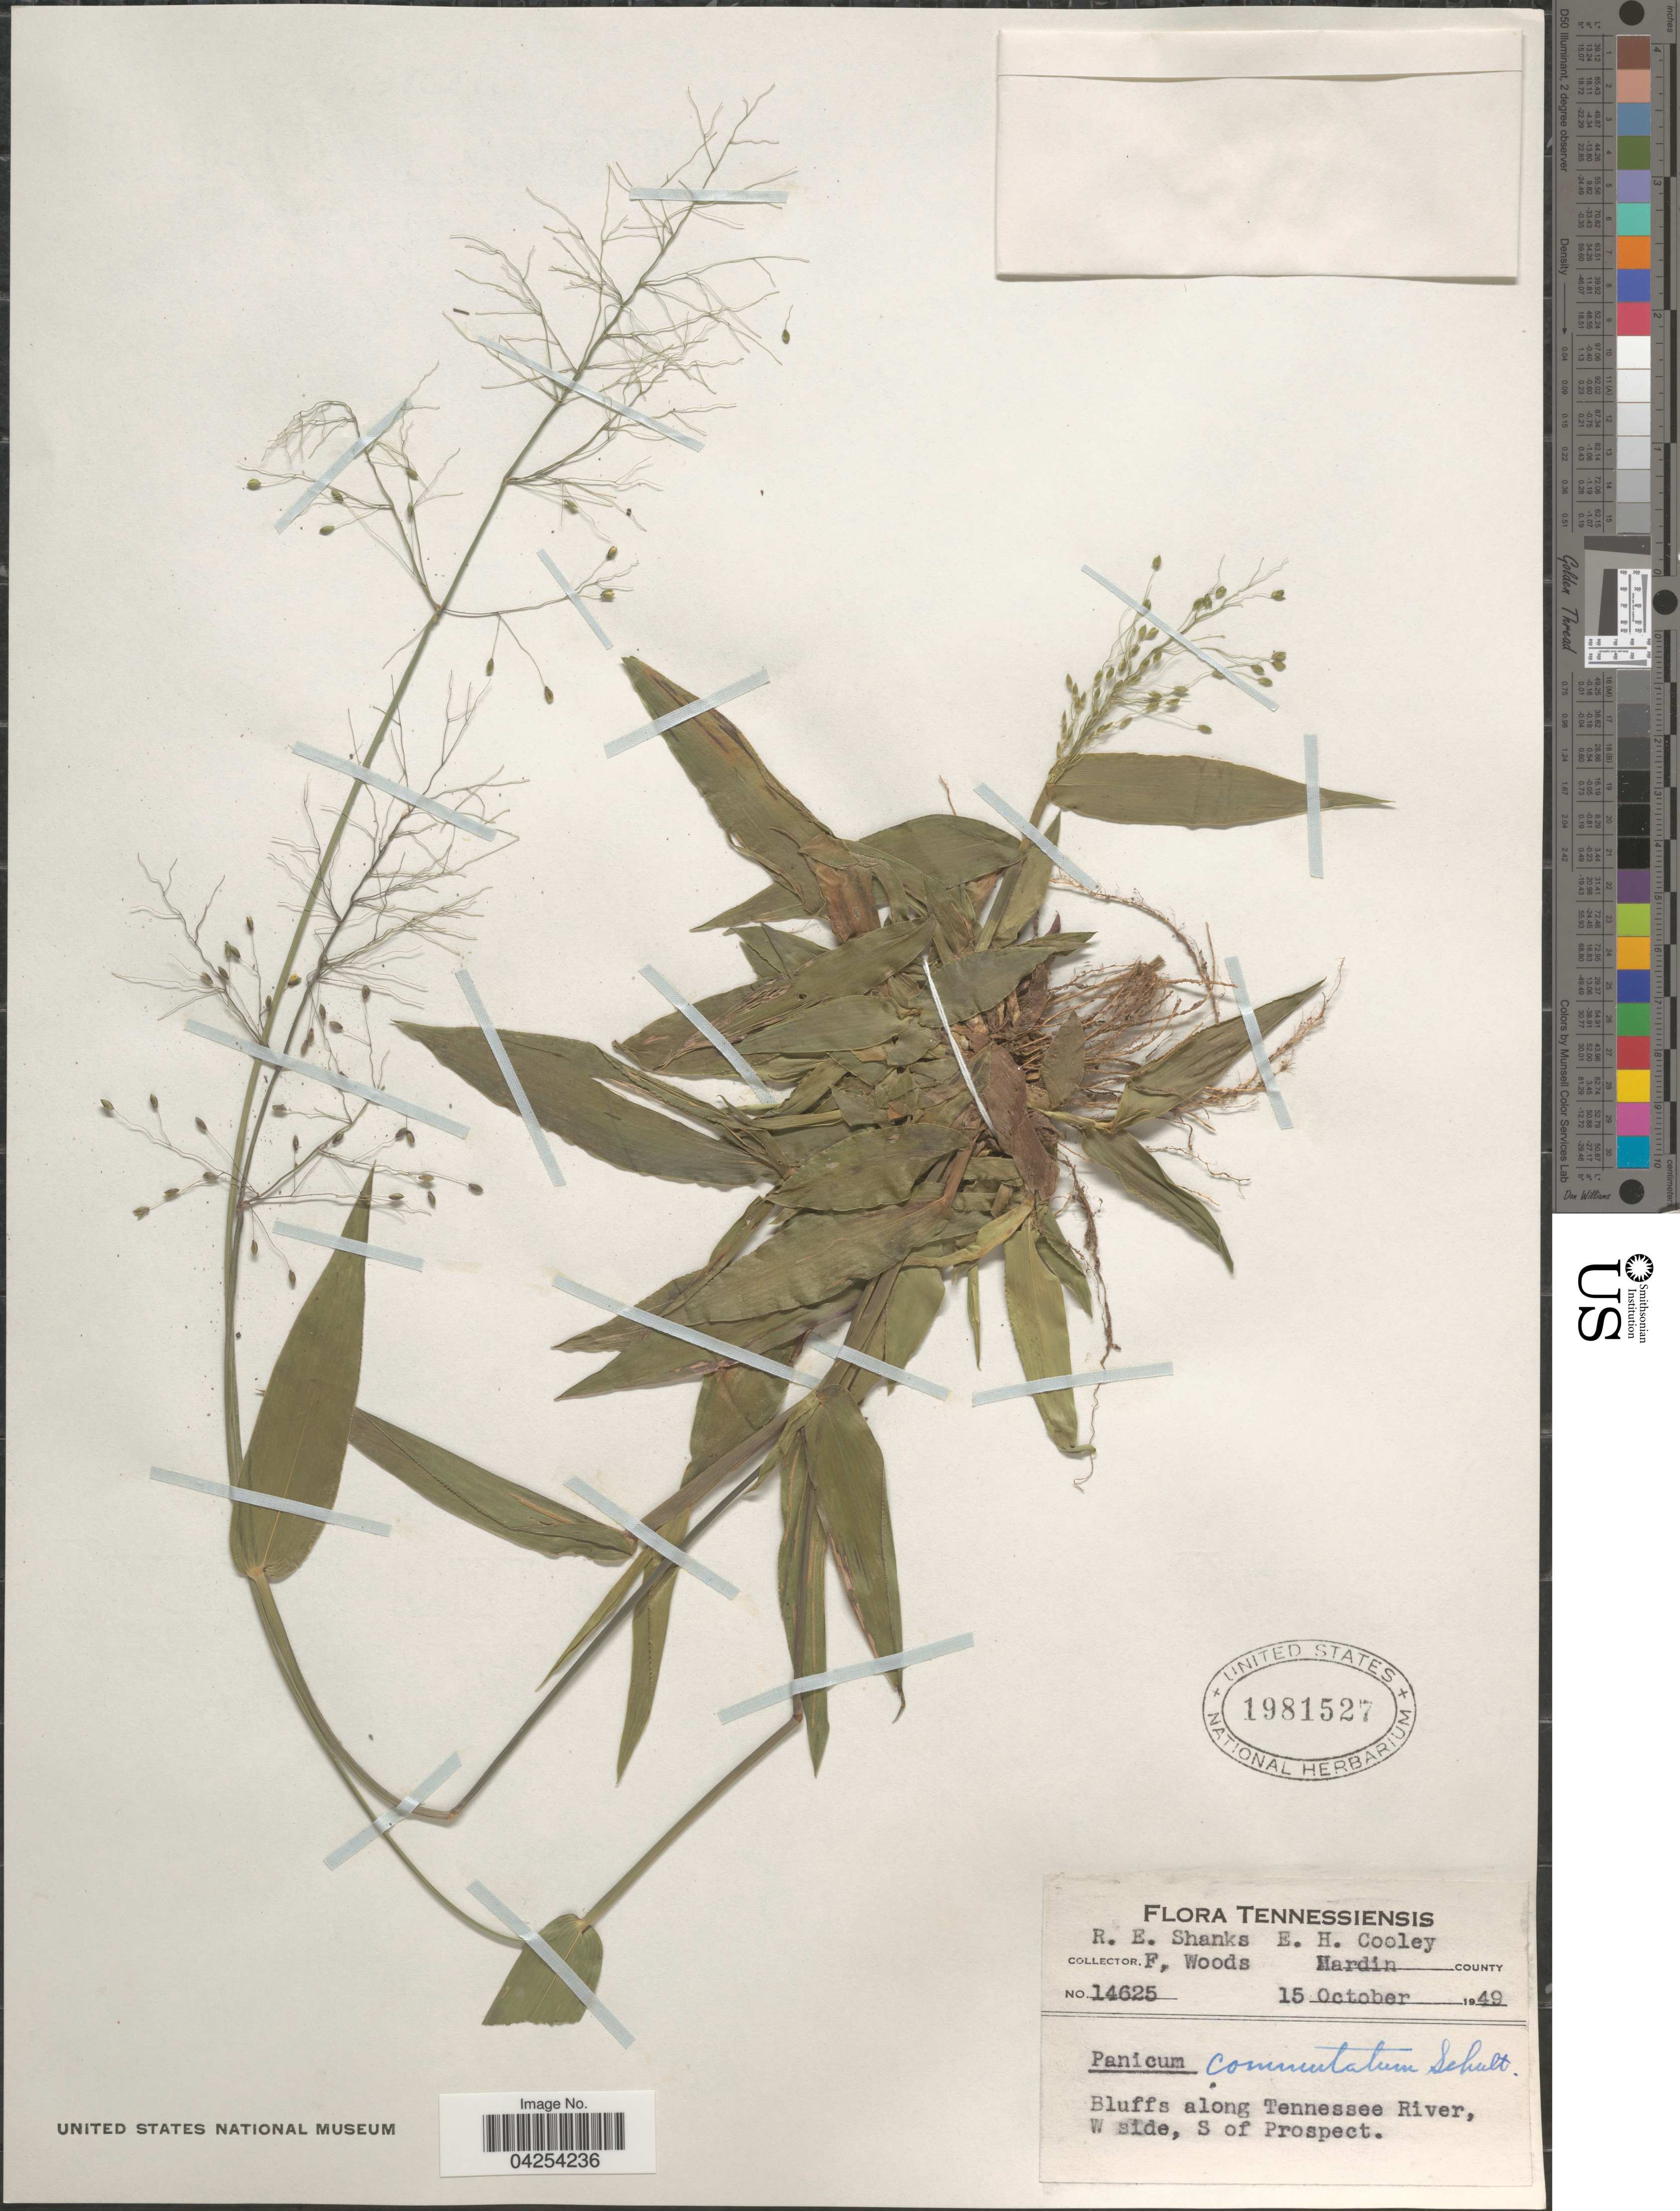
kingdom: Plantae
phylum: Tracheophyta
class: Liliopsida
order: Poales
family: Poaceae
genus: Dichanthelium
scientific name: Dichanthelium commutatum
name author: (Schult.) Gould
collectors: R. Shanks, E. H. Cooley & F. Woods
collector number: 14625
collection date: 1949-10-15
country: United States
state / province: Tennessee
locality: Tennessiensis. Hardin County. Bluffs along Tennessee River, W side, S of Prospect.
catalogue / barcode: US 1981527